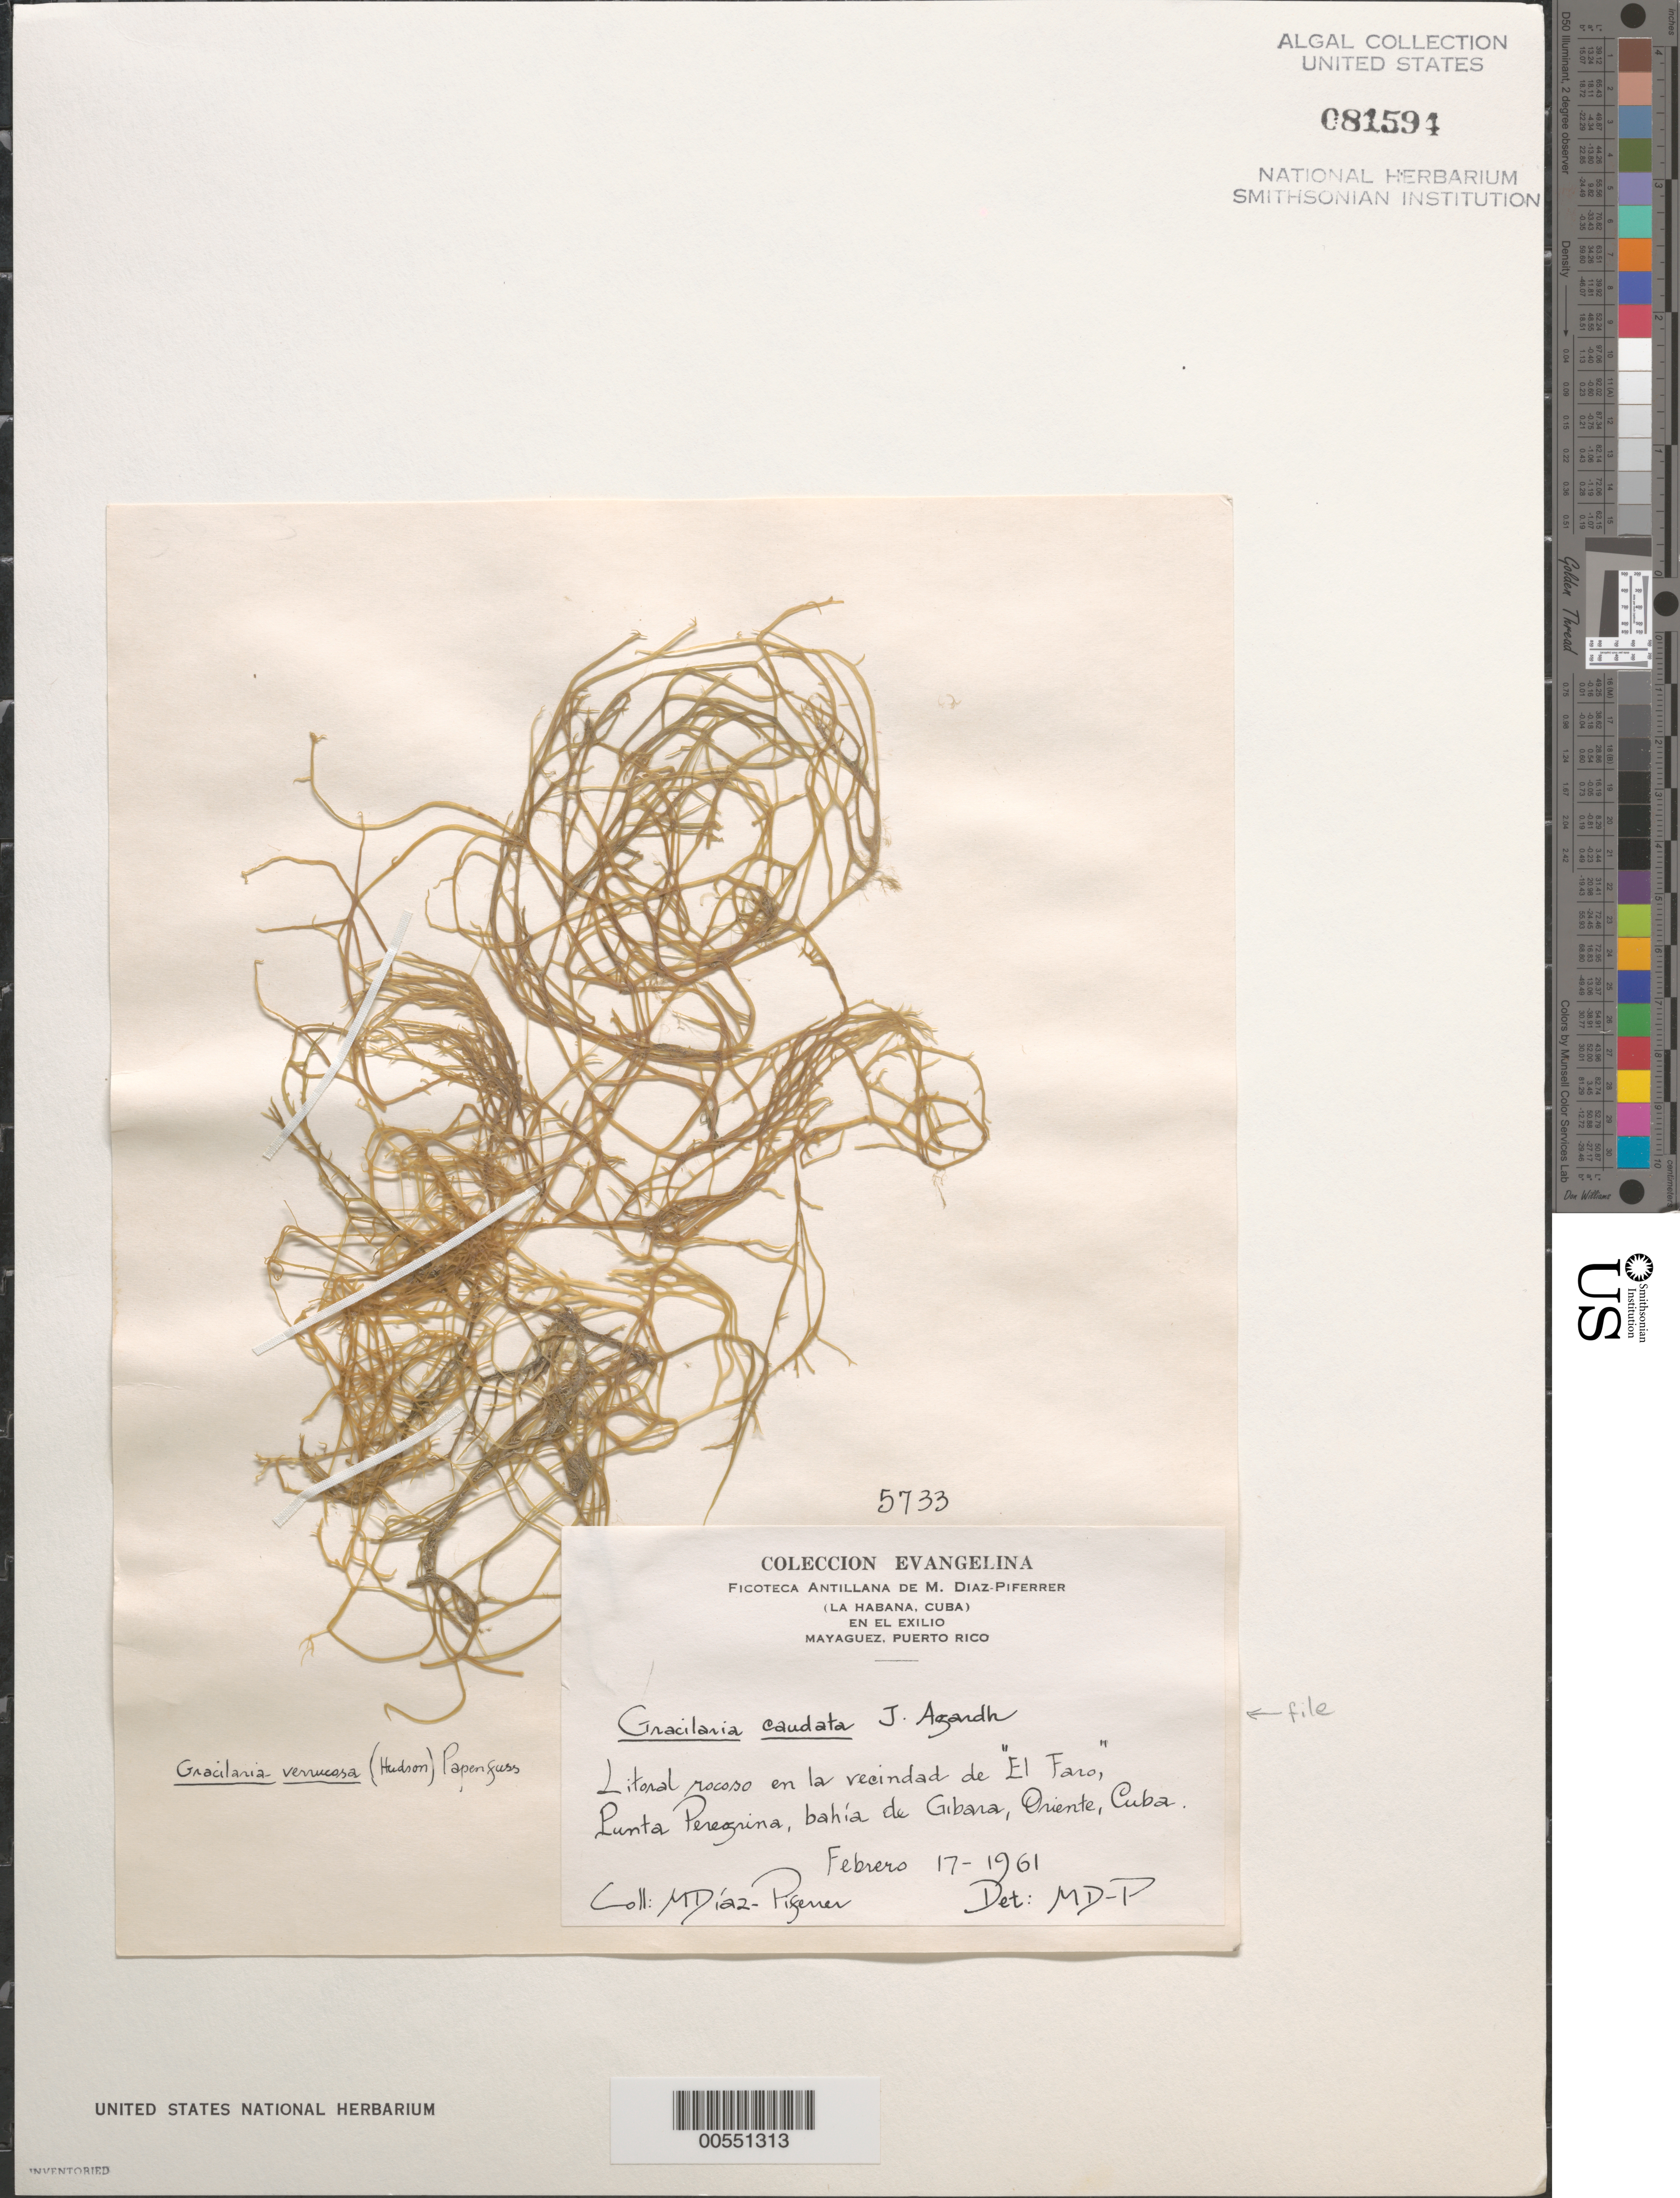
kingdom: Plantae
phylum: Rhodophyta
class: Florideophyceae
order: Gracilariales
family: Gracilariaceae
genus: Gracilaria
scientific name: Gracilaria caudata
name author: J. Agardh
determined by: Diaz-Piferrer, M.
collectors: M. Diaz-Piferrer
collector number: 5733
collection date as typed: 17 Feb 1961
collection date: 1961-02-17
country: Cuba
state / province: Santiago de Cuba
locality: El Faro area, Punta Peregrina, Bahia de Gibara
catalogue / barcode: US 81594